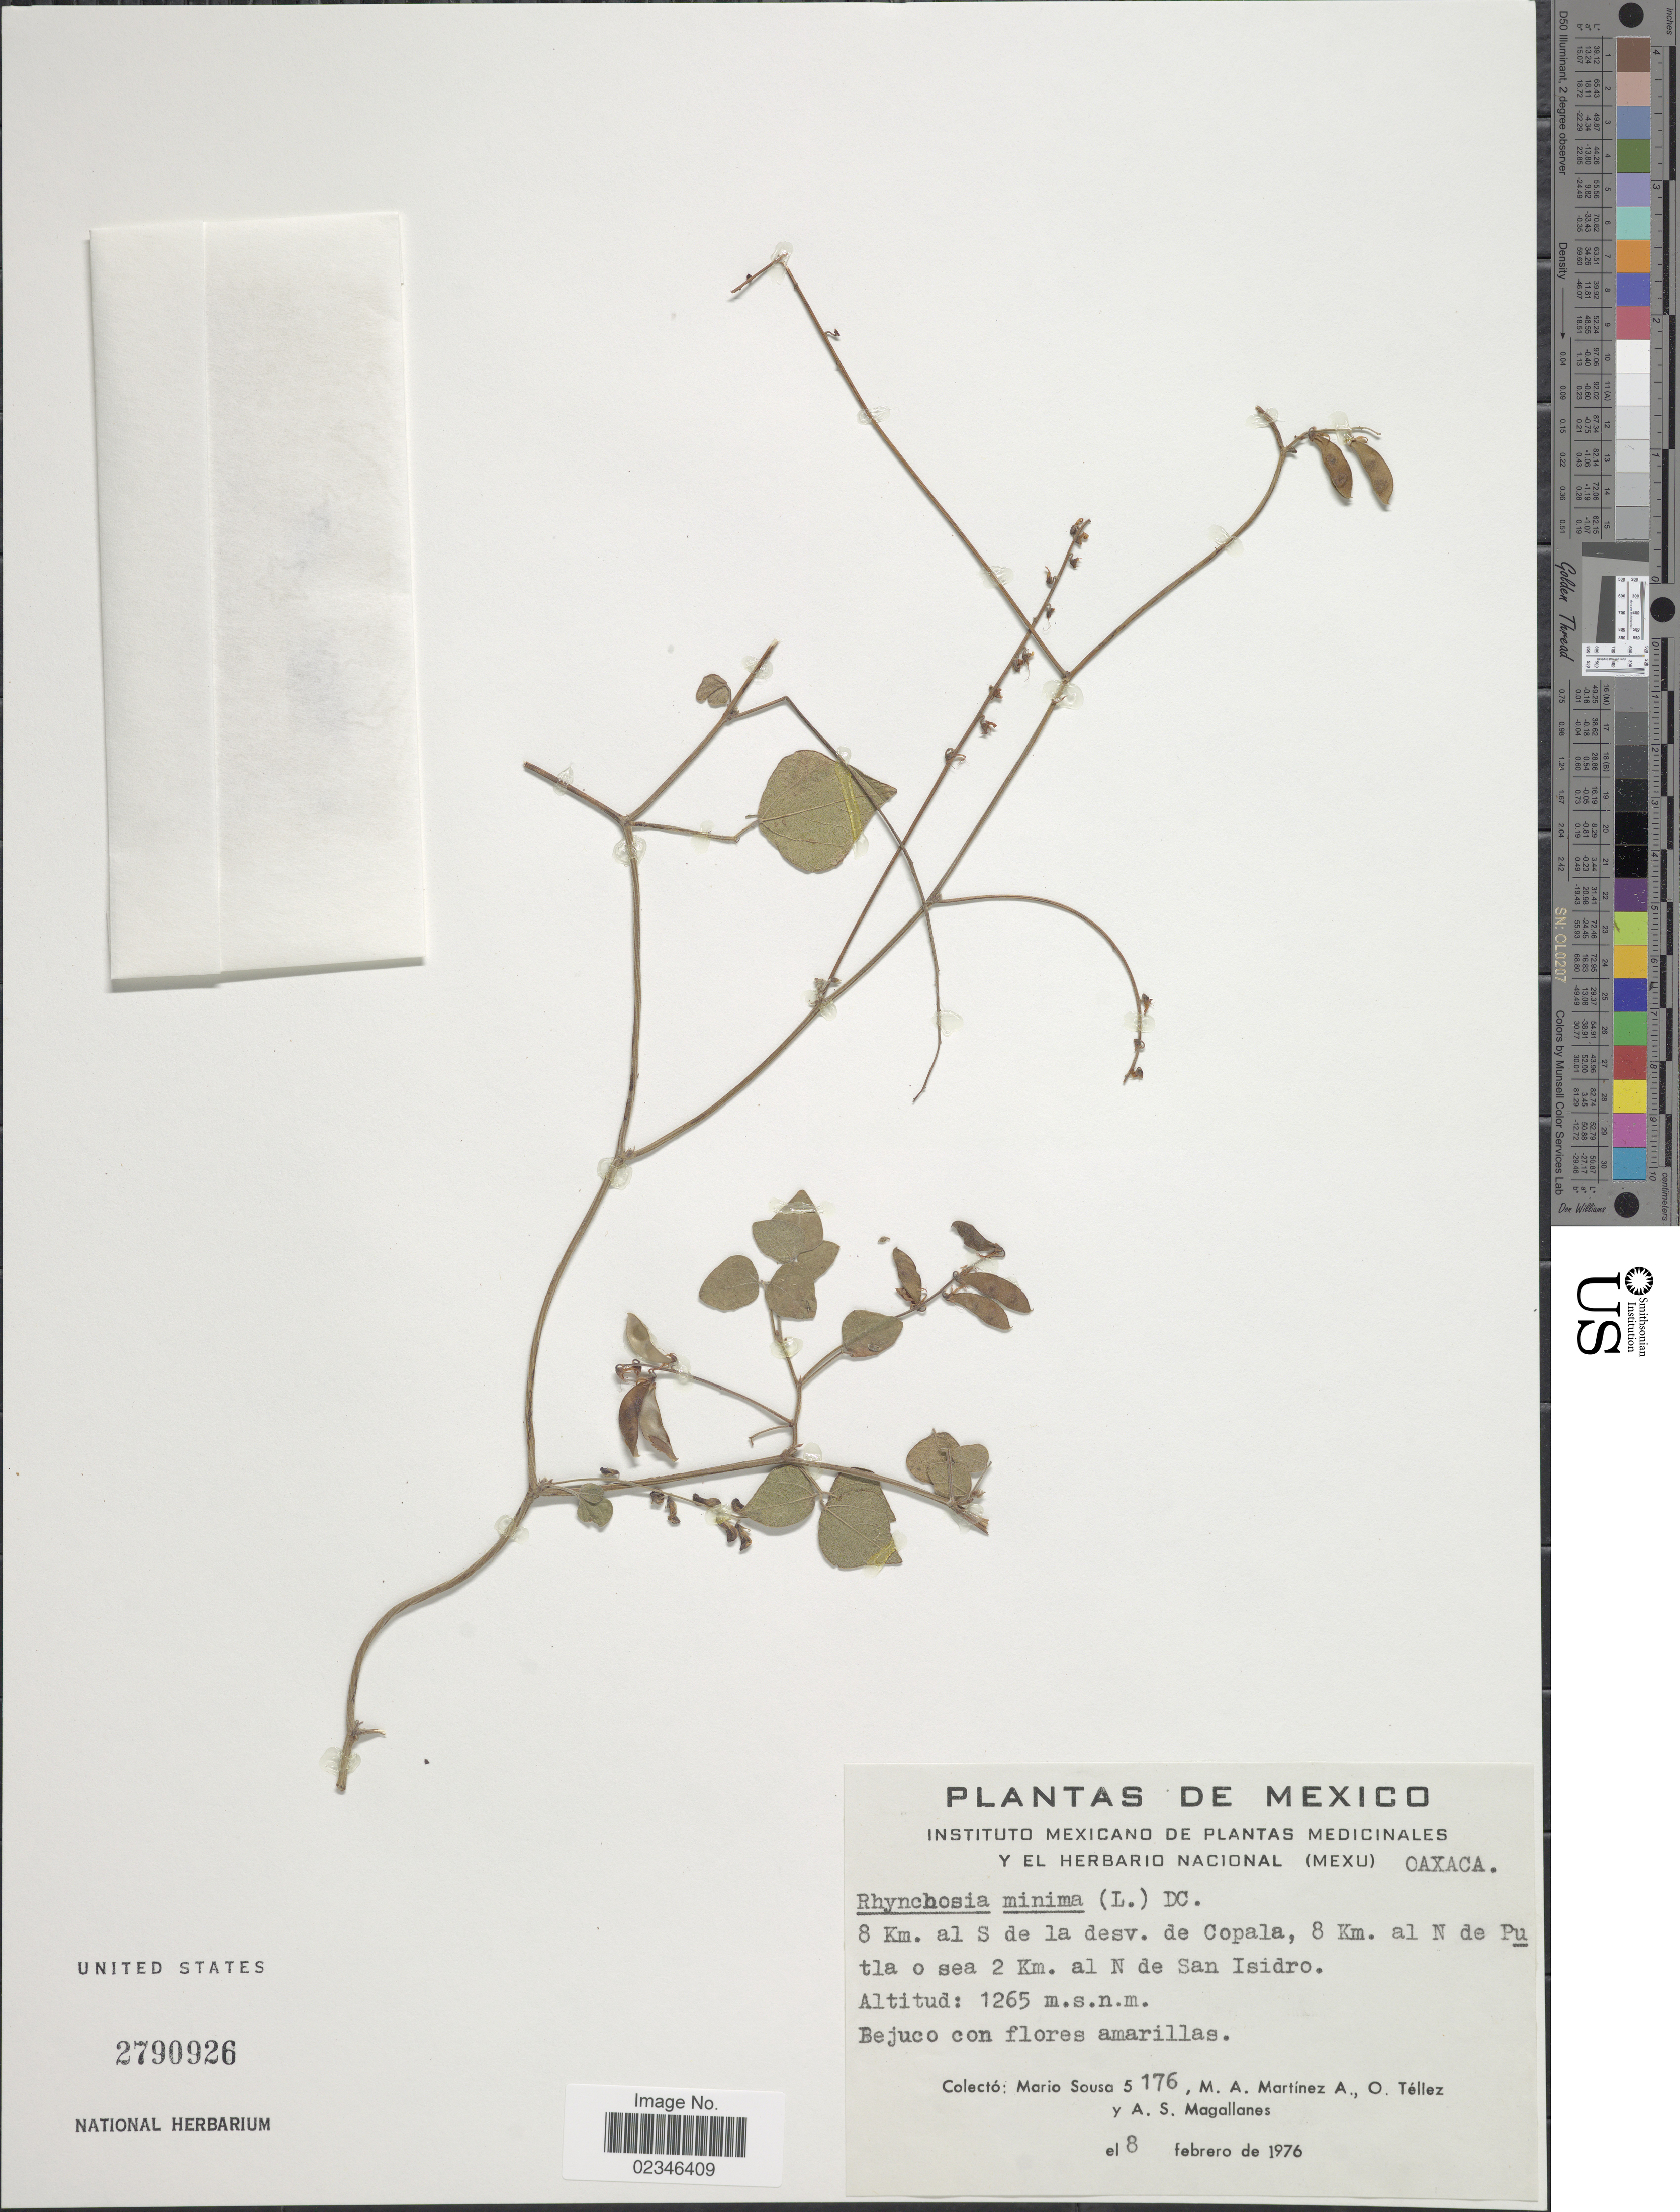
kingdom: Plantae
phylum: Tracheophyta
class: Magnoliopsida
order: Fabales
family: Fabaceae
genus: Rhynchosia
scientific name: Rhynchosia minima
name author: (L.) DC.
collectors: M. Sousa S., M. A. Martínez Alfaro, Téllez, O. & Schubert, B.G. & A. Magallanes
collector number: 176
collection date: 1976-02-08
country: Mexico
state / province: Oaxaca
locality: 8 Km. al S de la desv. de Copala, 8 Km. al N de Putla o sea 2 Km. al N de San Isidro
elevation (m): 1265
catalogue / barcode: US 2790926